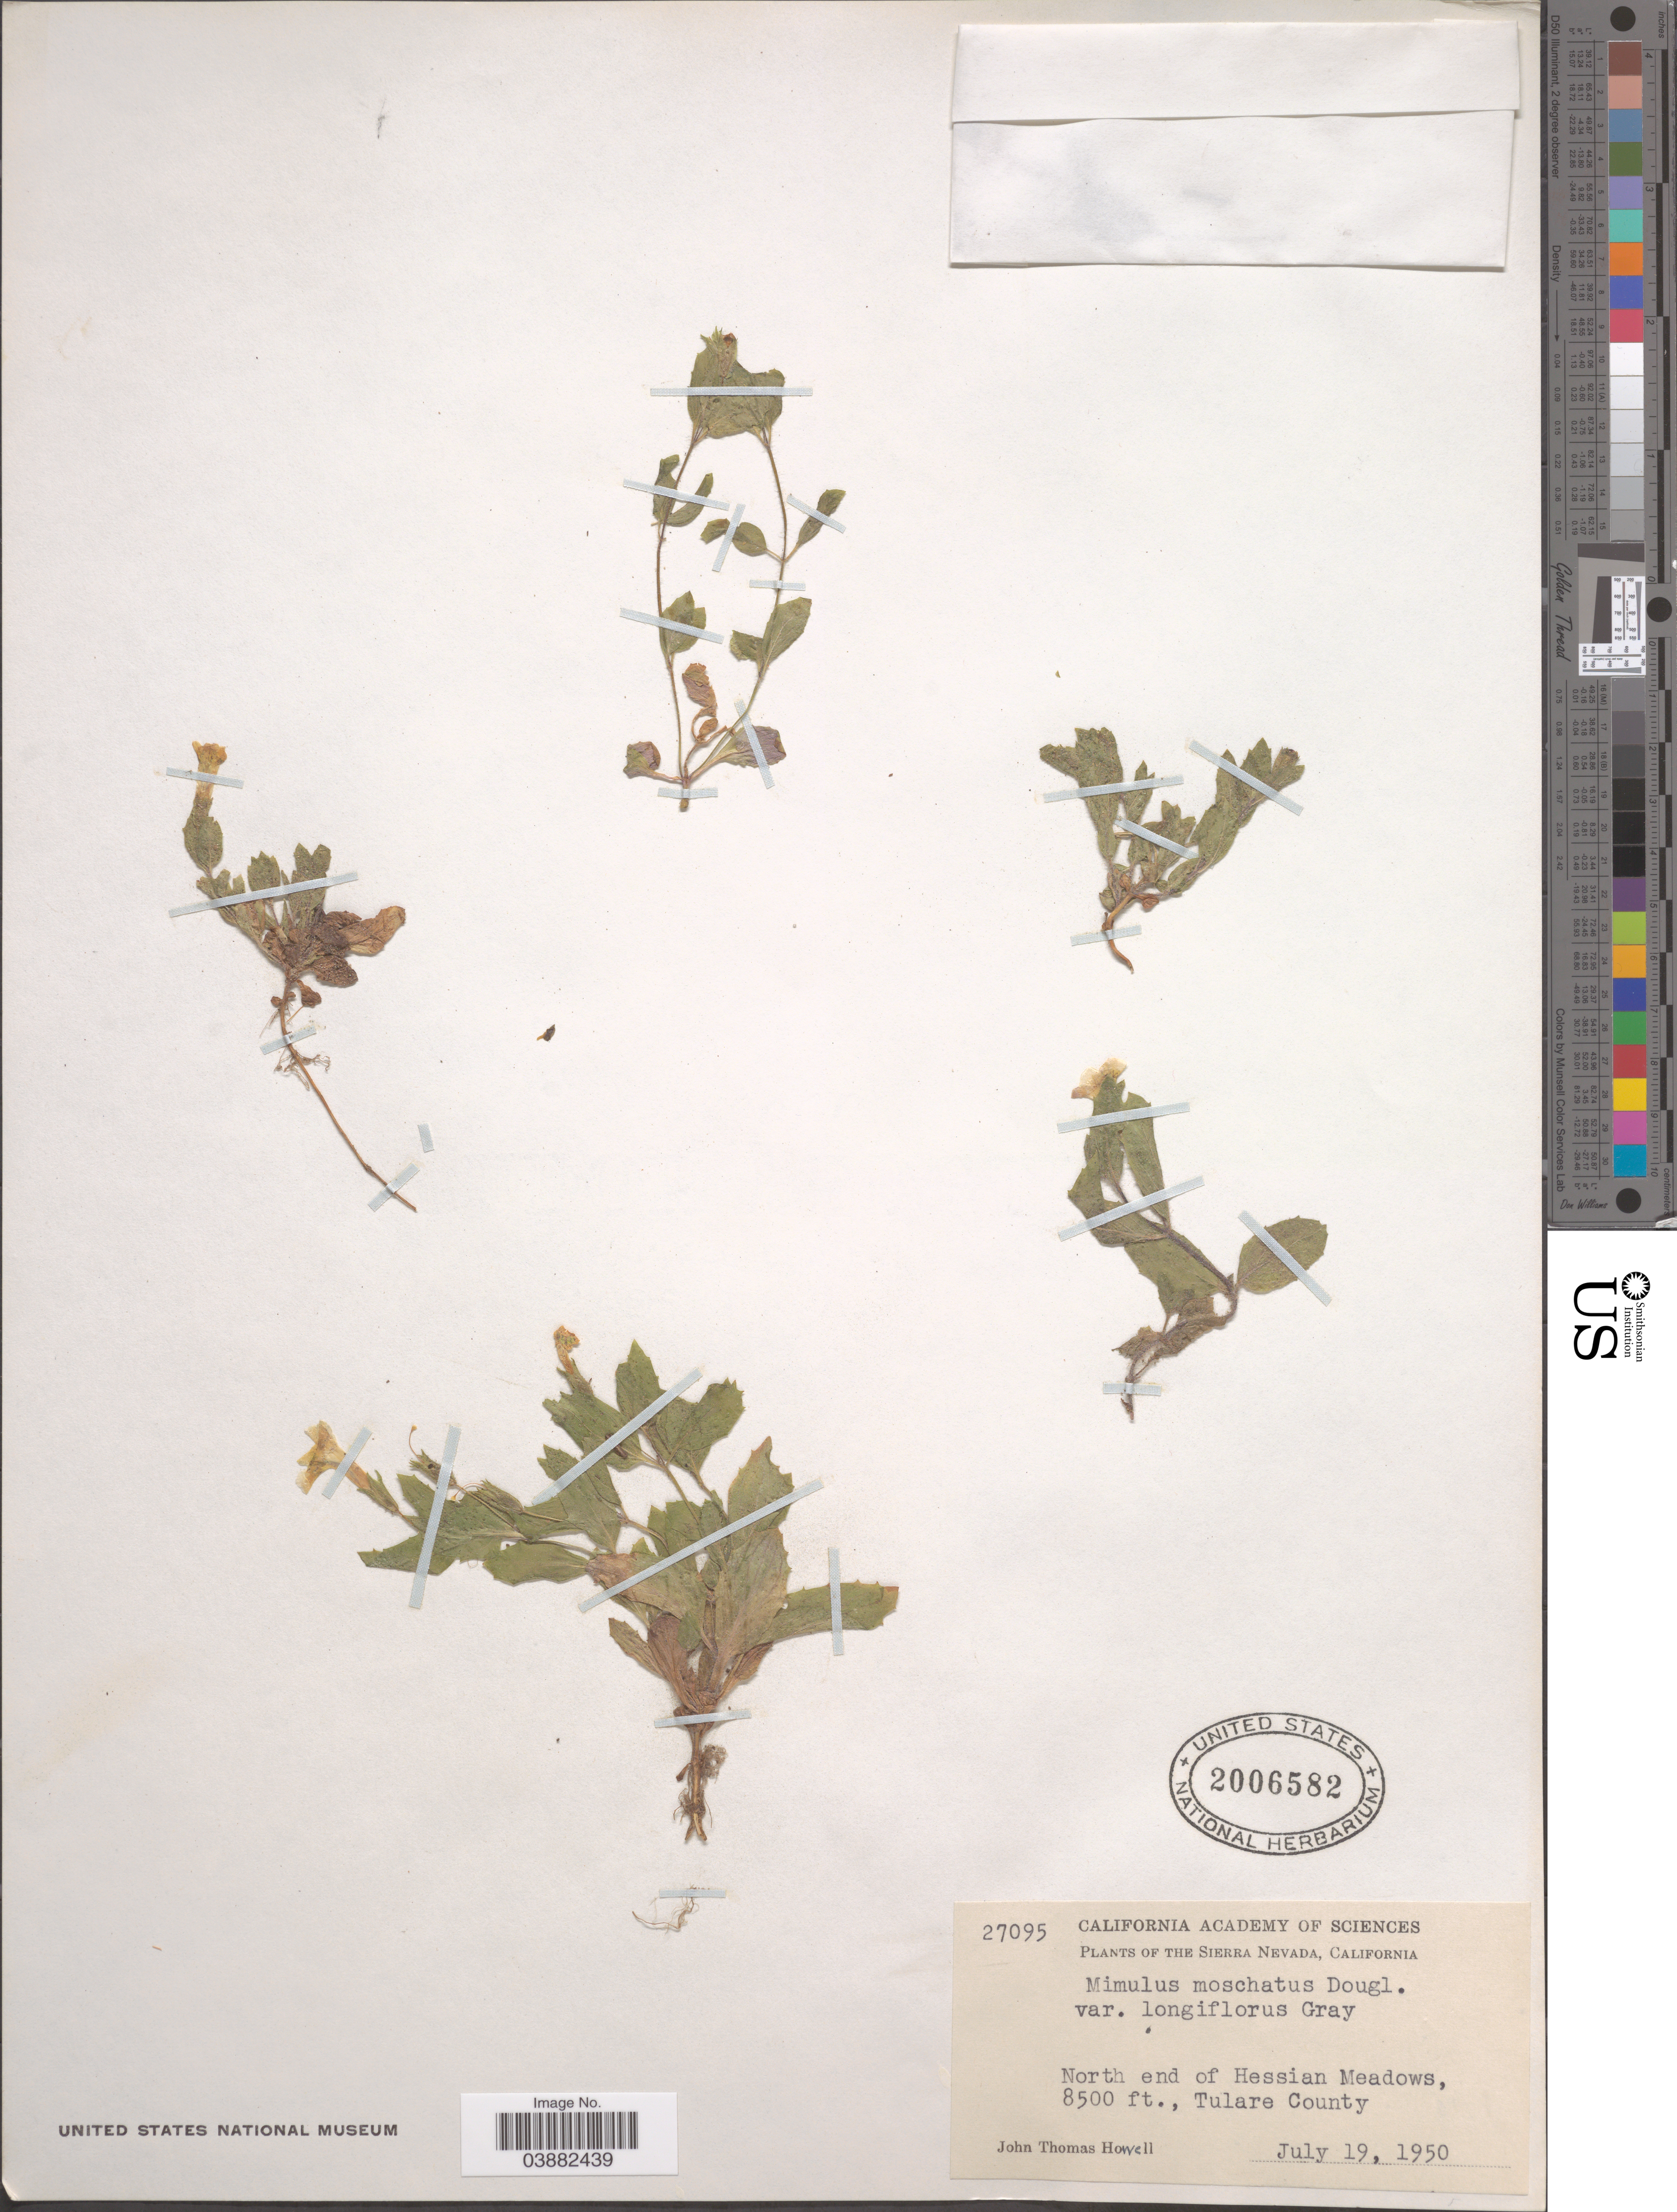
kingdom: Plantae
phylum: Tracheophyta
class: Magnoliopsida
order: Lamiales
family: Phrymaceae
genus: Mimulus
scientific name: Mimulus moschatus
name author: Douglas ex Lindl.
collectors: J. T. Howell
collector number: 27095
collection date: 1950-07-19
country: United States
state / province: California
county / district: Tulare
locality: The Sierra Nevada. North end of Hessian Meadows, Tulare County.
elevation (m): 2591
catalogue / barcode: US 2006582